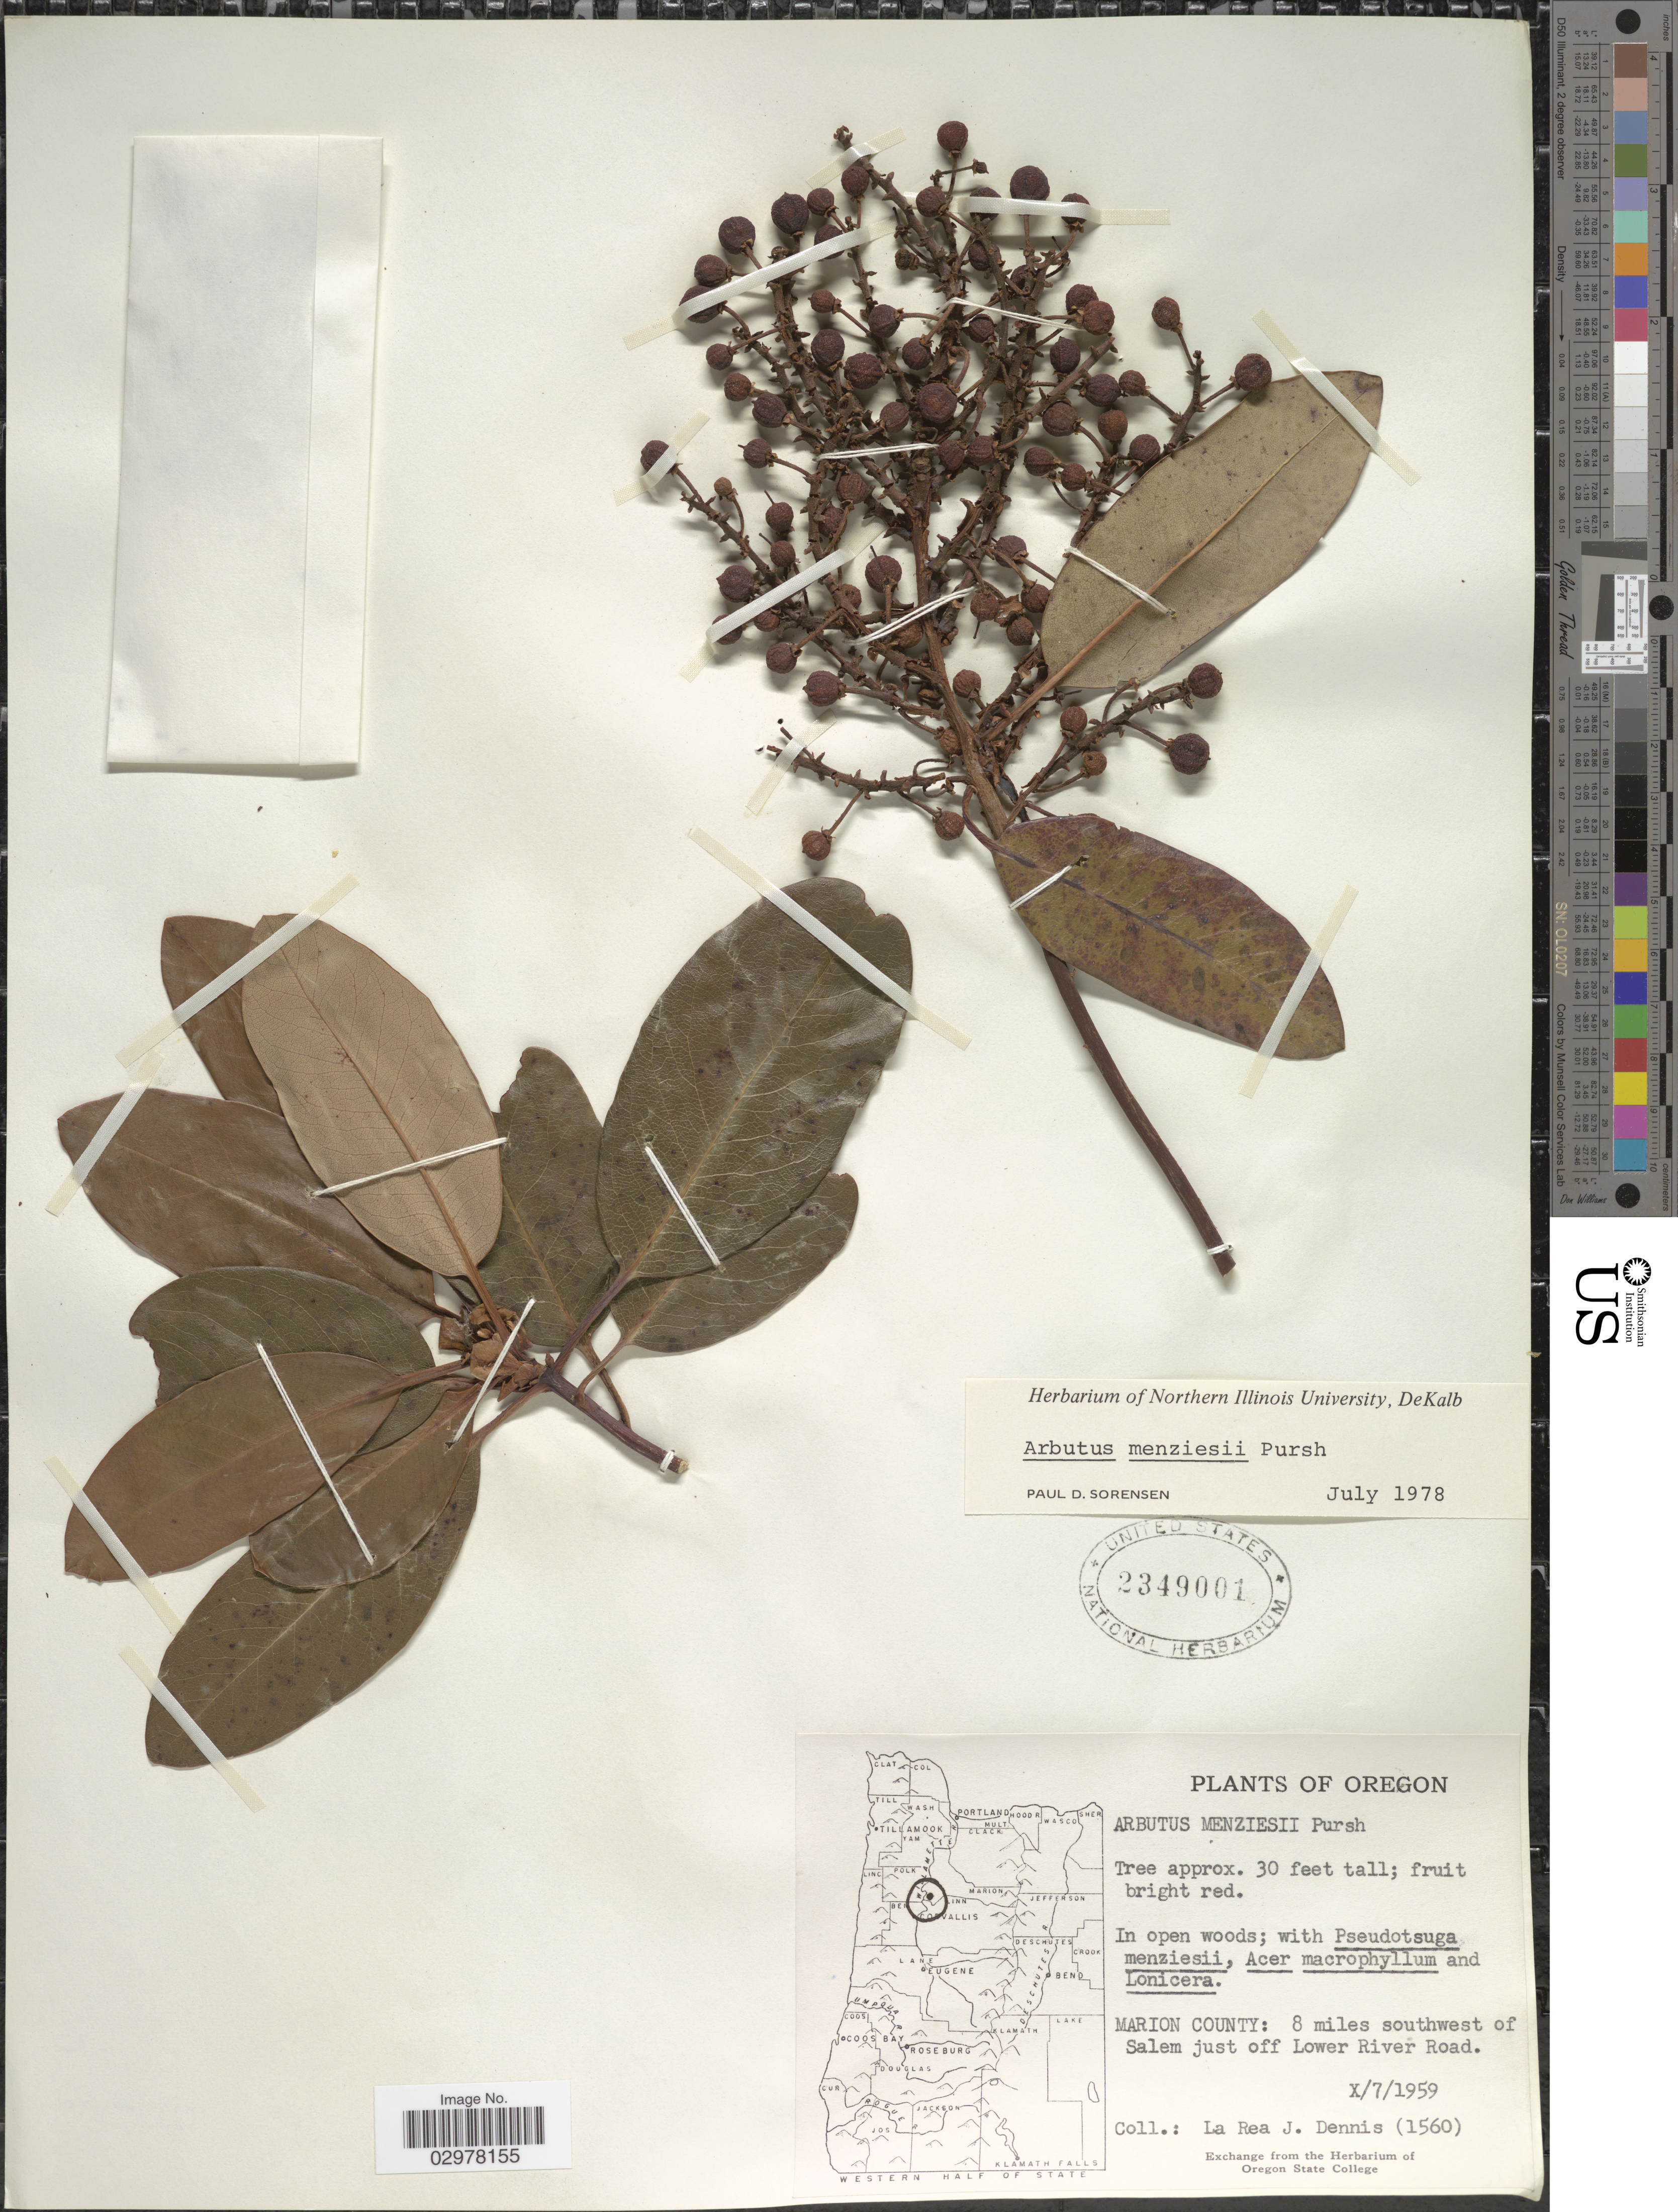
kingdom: Plantae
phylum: Tracheophyta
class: Magnoliopsida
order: Ericales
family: Ericaceae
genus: Arbutus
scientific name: Arbutus menziesii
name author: Pursh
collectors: L. Dennis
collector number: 1560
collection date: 1959-10-07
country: United States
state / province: Oregon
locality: Marion County: 8 miles southwest of Salem just off Lower River Road.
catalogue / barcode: US 2349001